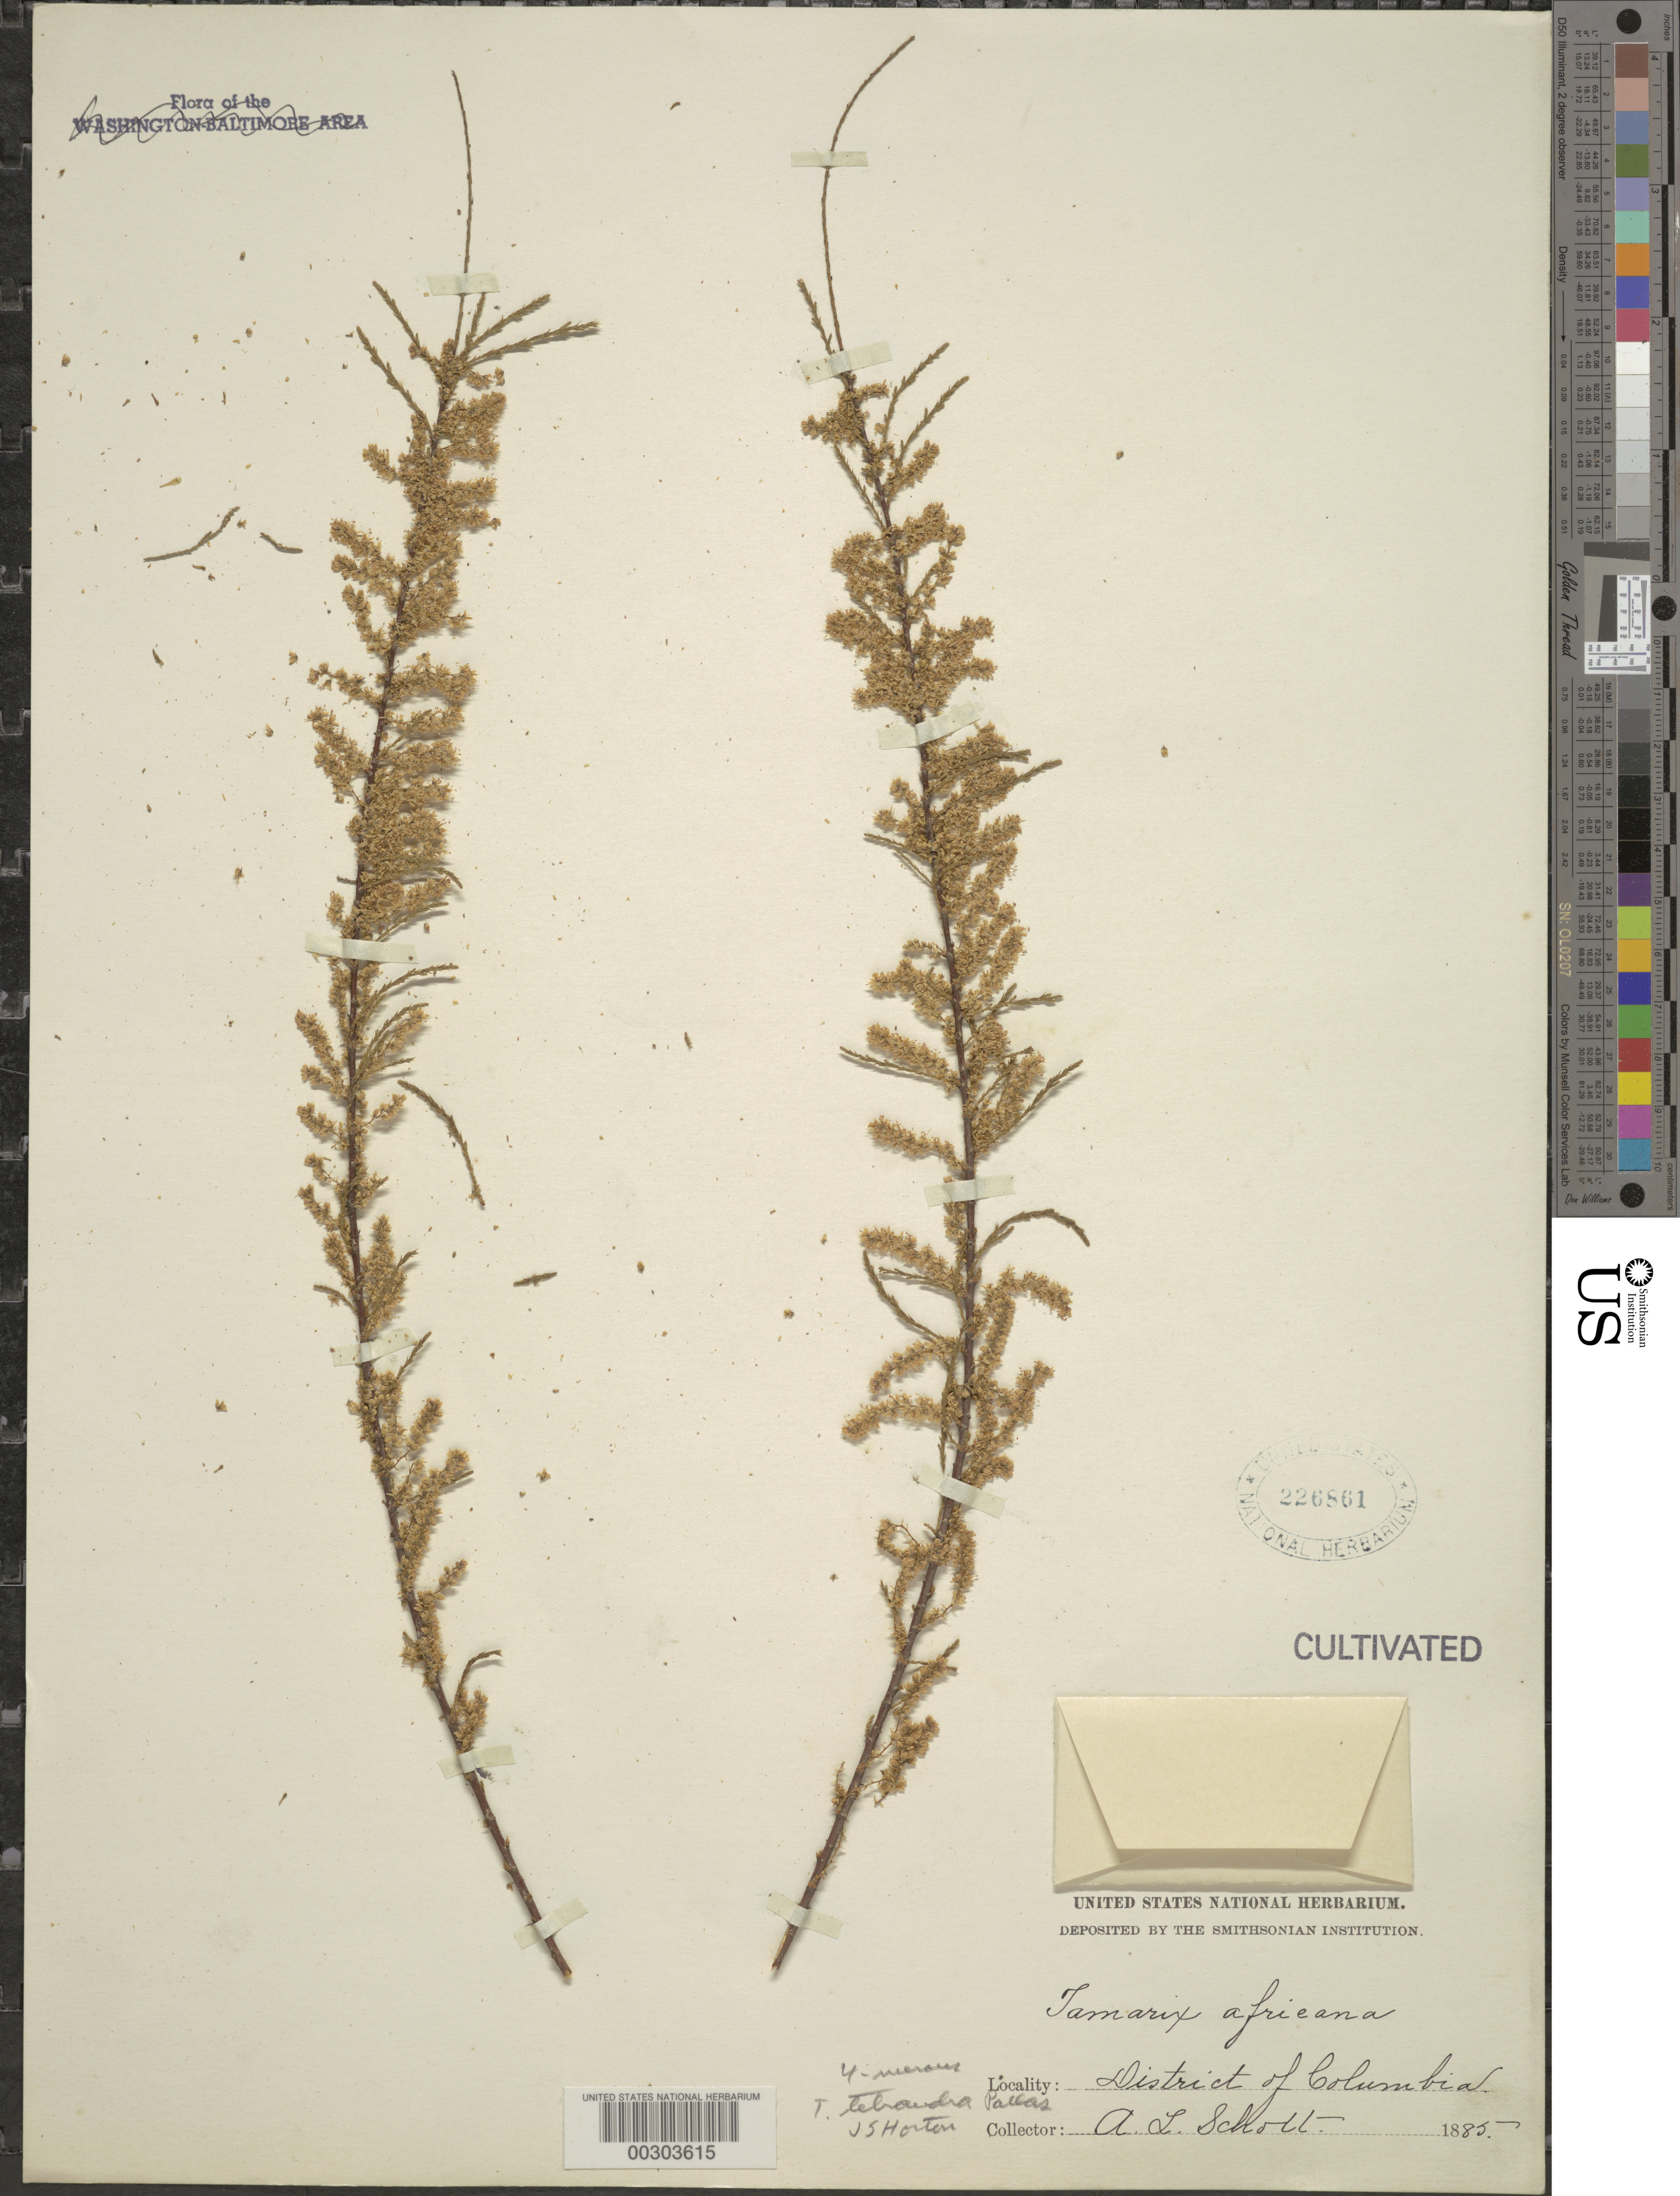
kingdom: Plantae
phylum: Tracheophyta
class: Magnoliopsida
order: Caryophyllales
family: Tamaricaceae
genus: Tamarix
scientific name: Tamarix tetrandra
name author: Pall. ex M. Bieb.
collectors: A. L. Schott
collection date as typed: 1885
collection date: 1885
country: United States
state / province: District of Columbia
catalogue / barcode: US 226861